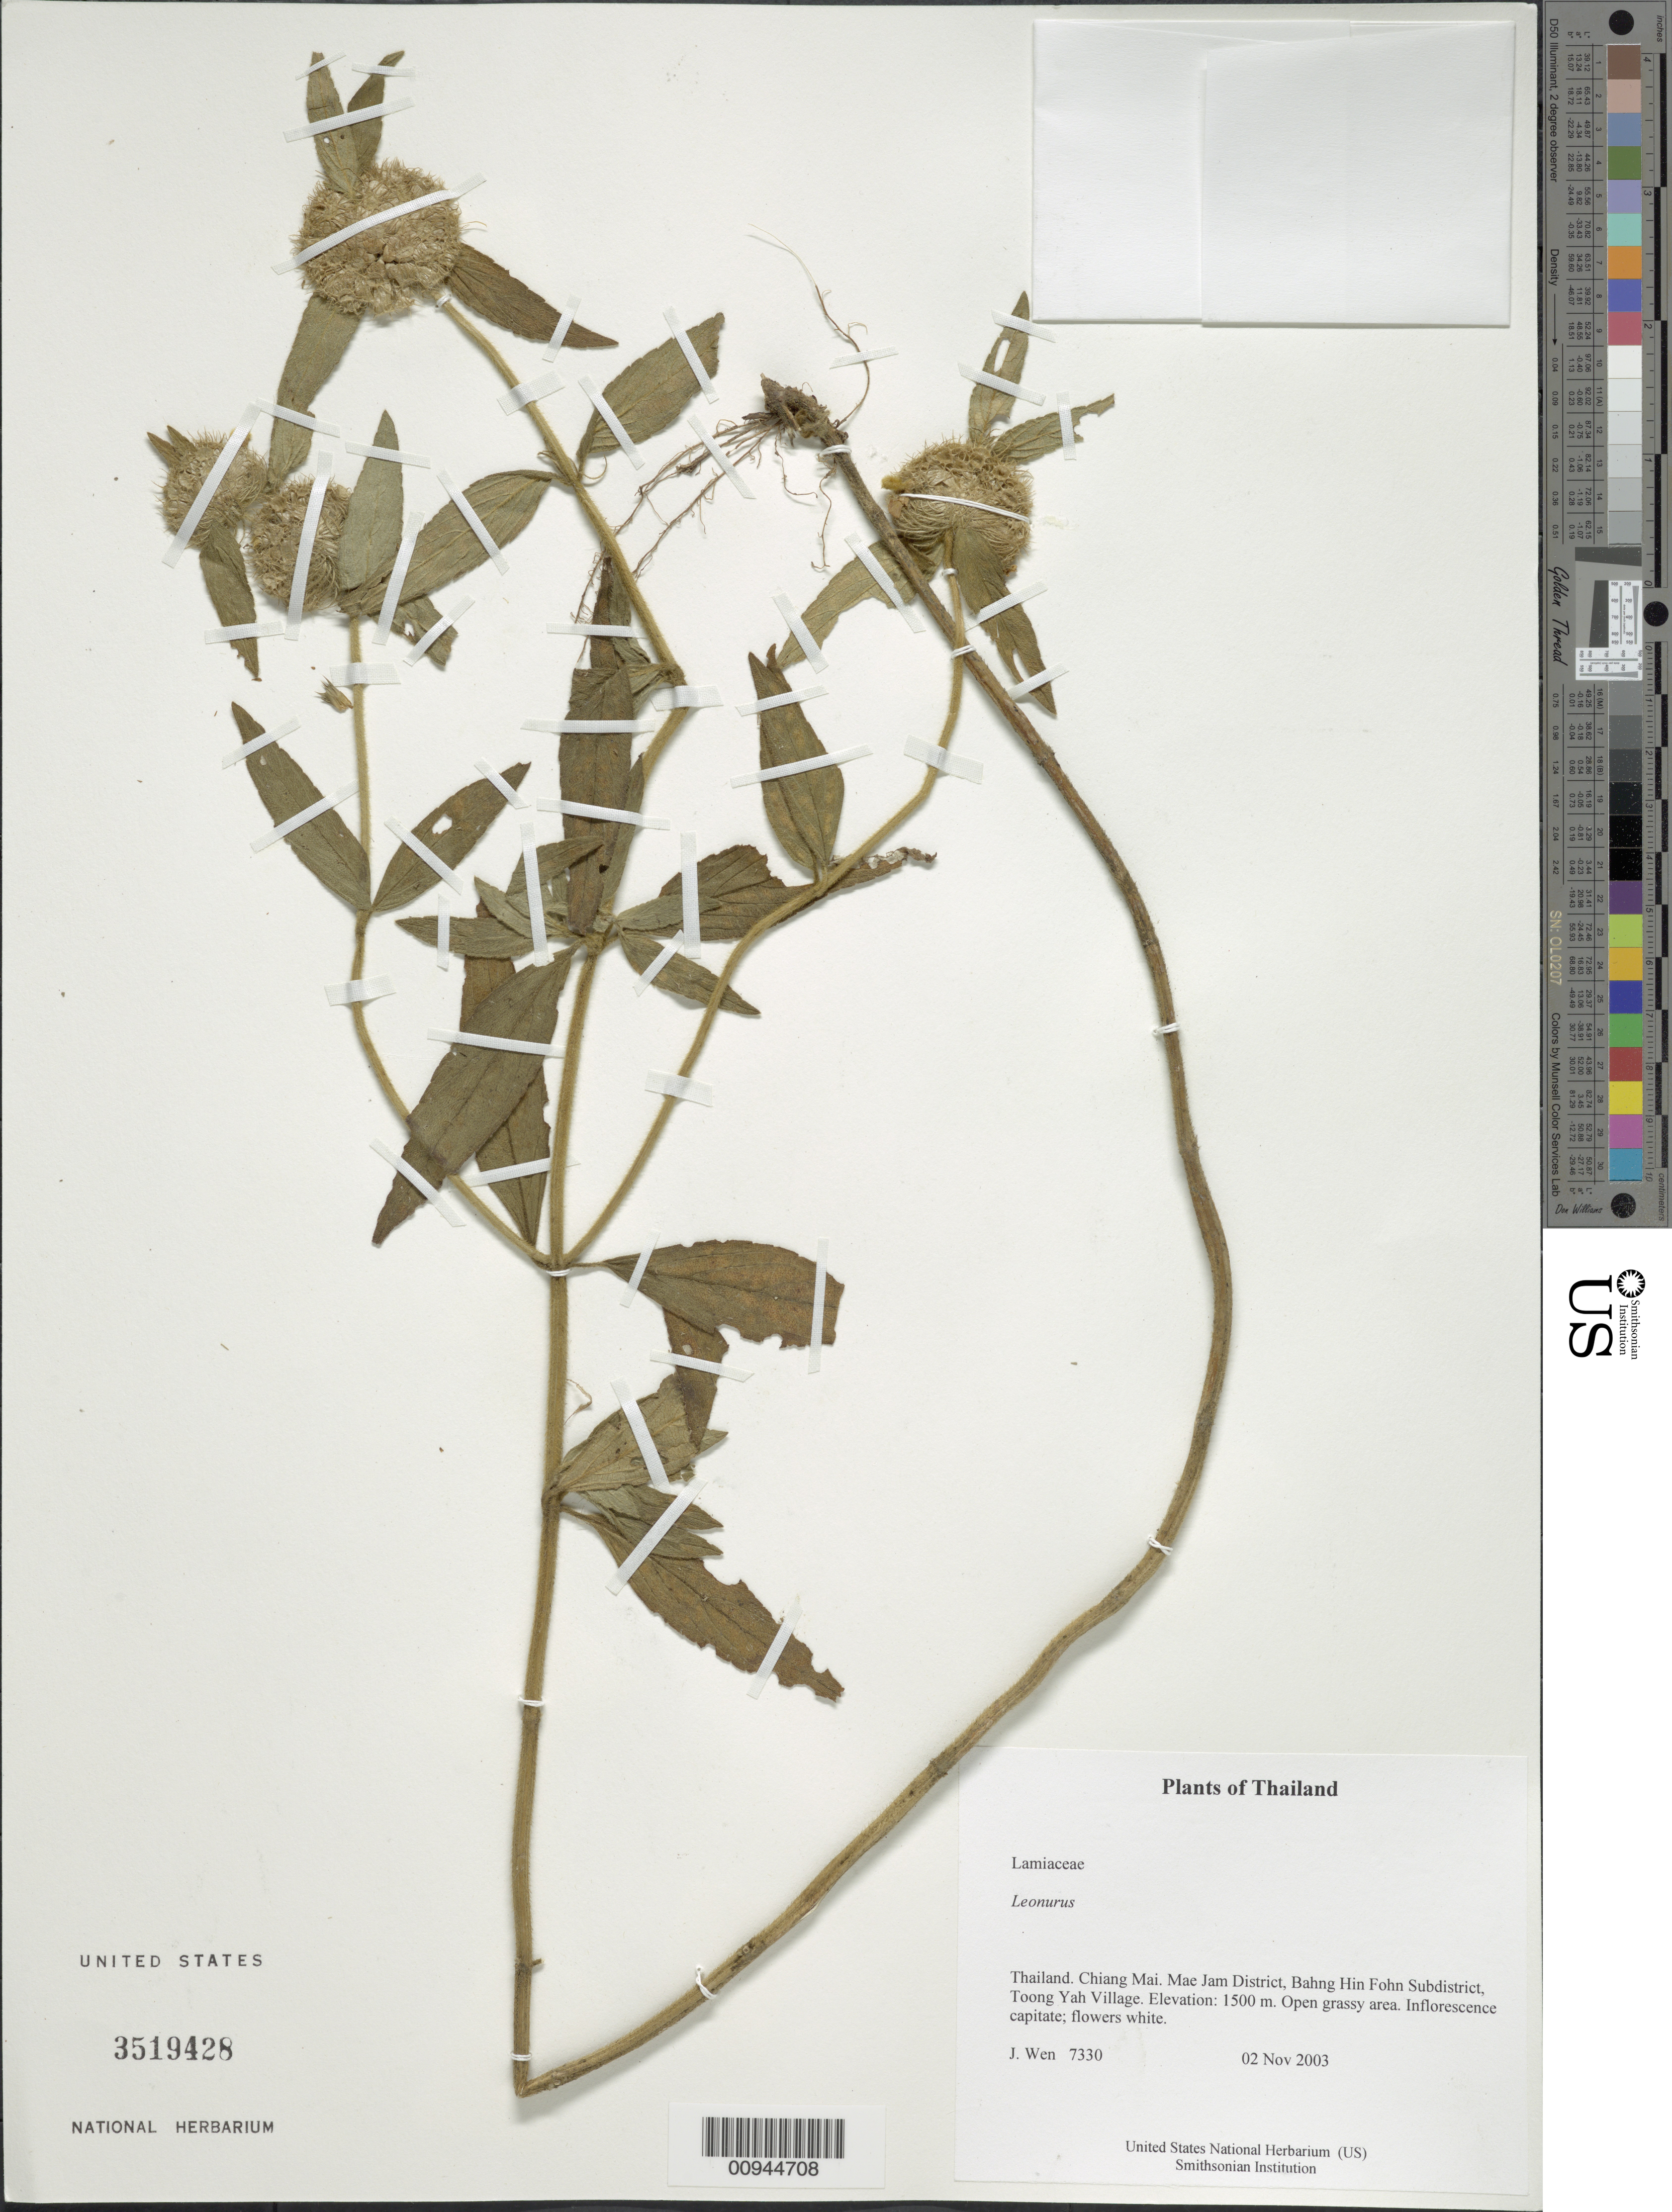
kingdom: Plantae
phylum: Tracheophyta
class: Magnoliopsida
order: Lamiales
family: Lamiaceae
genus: Leonurus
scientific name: Leonurus sp.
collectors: J. Wen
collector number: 7330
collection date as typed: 02 Nov 2003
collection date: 2003-11-02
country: Thailand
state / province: Chiang Mai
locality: Mae Jam District, Bahng Hin Fohn Subdistrict, Toong Yah Village.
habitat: Open grassy area.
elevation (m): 1500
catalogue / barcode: US 3519428